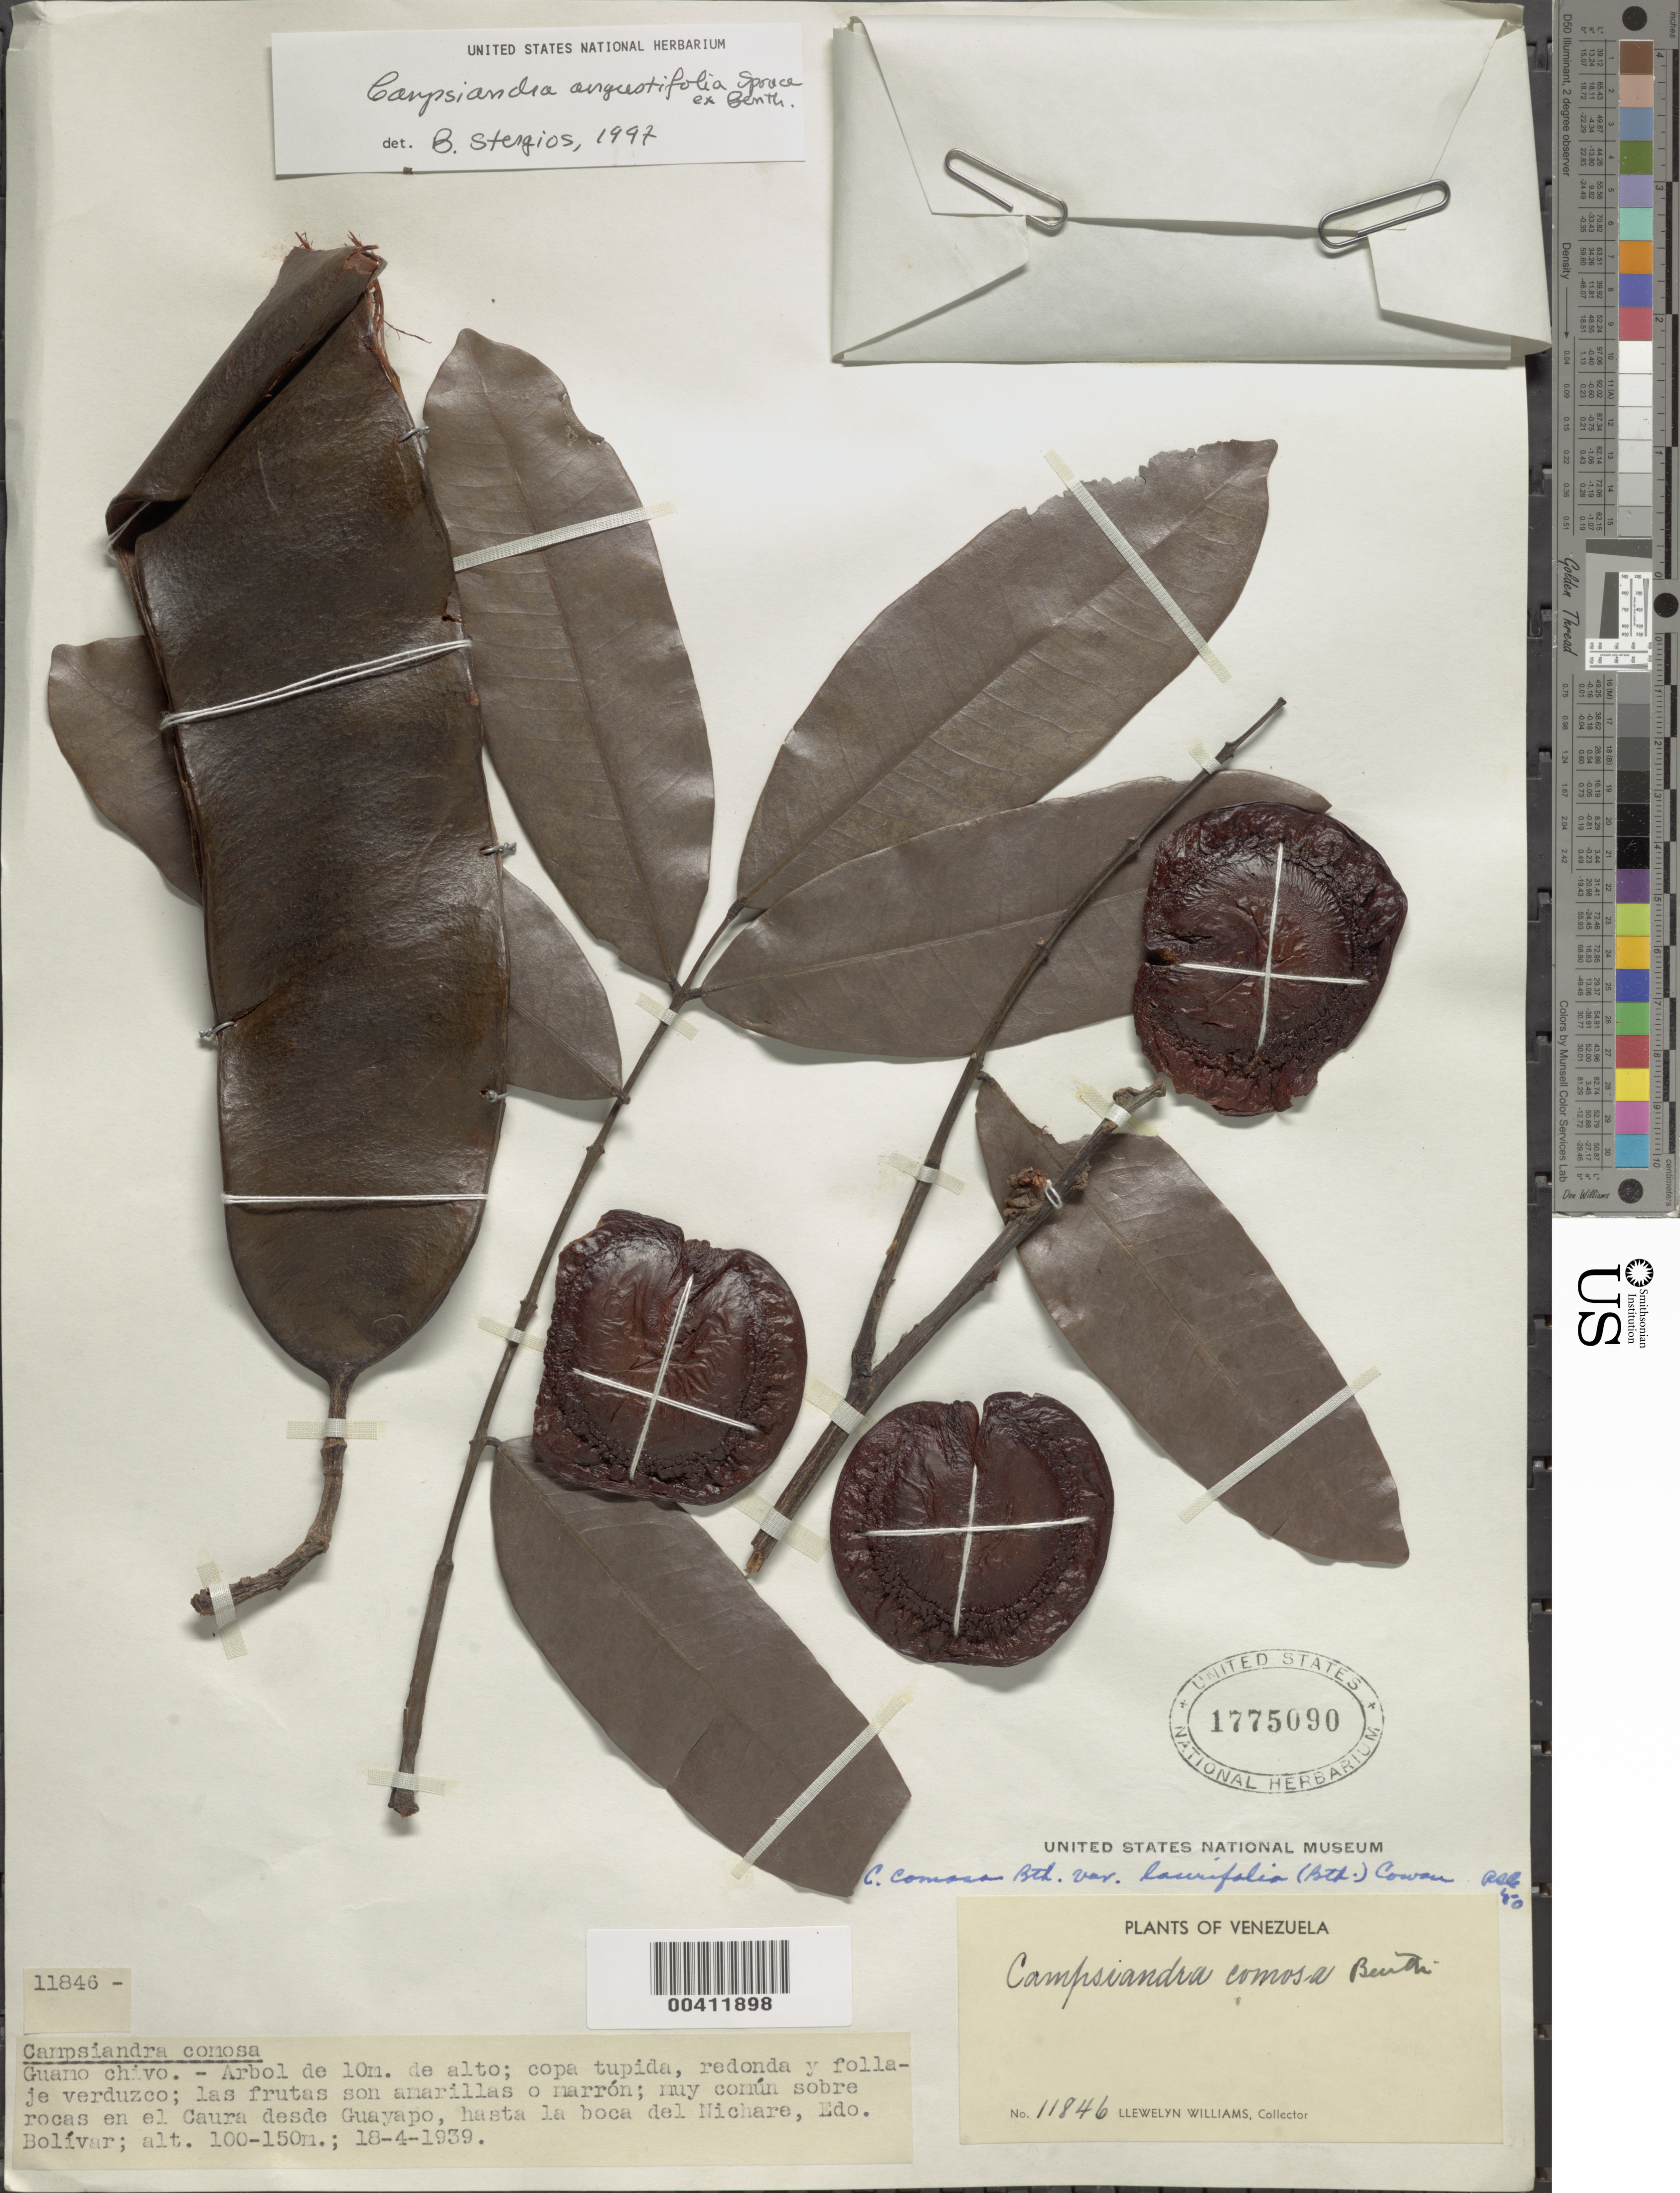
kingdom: Plantae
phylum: Tracheophyta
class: Magnoliopsida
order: Fabales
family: Fabaceae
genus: Campsiandra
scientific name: Campsiandra angustifolia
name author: Spruce ex Benth.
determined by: Cowan, R. S.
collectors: Ll. Williams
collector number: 11846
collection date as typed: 18 Apr 1939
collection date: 1939-04-18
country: Venezuela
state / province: Bolivar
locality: Sobre rocas en el caura desde guayapo, hasta la boca del nichare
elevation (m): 100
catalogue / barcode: US 1775090